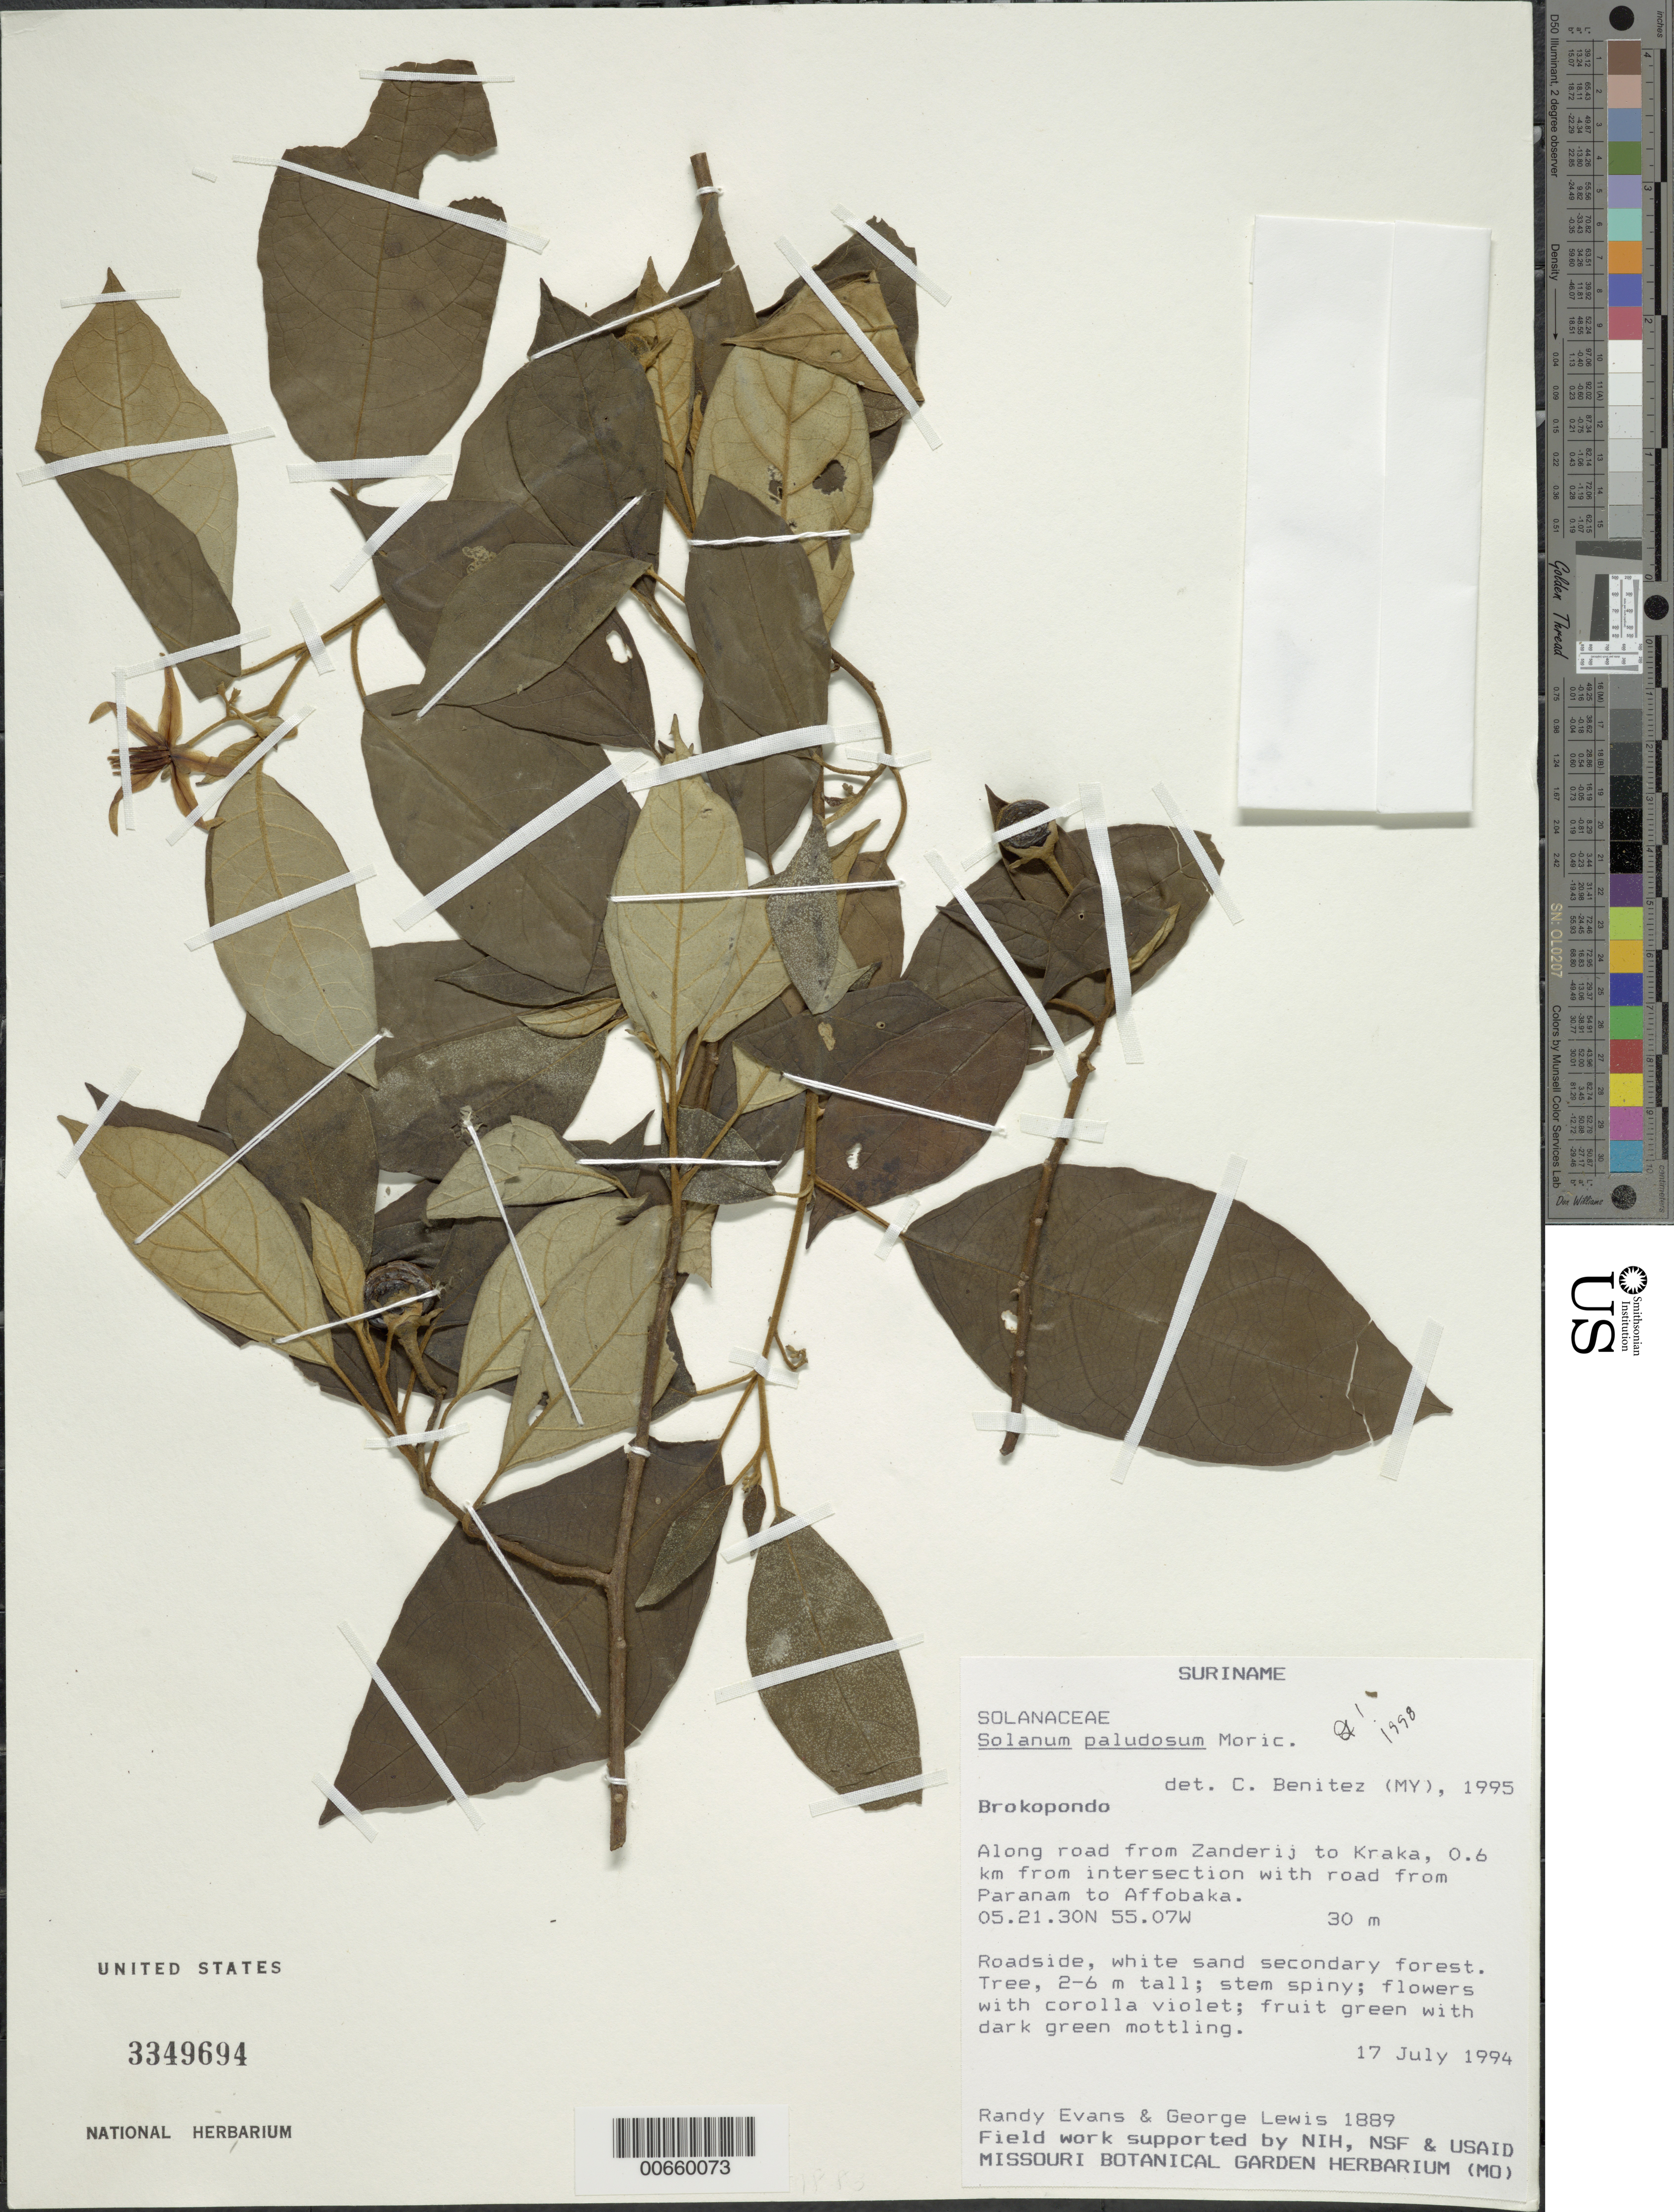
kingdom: Plantae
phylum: Tracheophyta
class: Magnoliopsida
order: Solanales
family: Solanaceae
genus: Solanum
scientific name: Solanum paludosum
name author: Moric.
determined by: Benítez, C. E.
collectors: R. Evans & G. Lewis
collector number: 1889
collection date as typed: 7 Jul 1994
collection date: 1994-07-07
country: Suriname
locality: Zanderij to Kraka road, 0.6 km from junct. of road from Paranam to Affobaka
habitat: Roadside, white sand secondary forest.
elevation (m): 30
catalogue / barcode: US 3349694